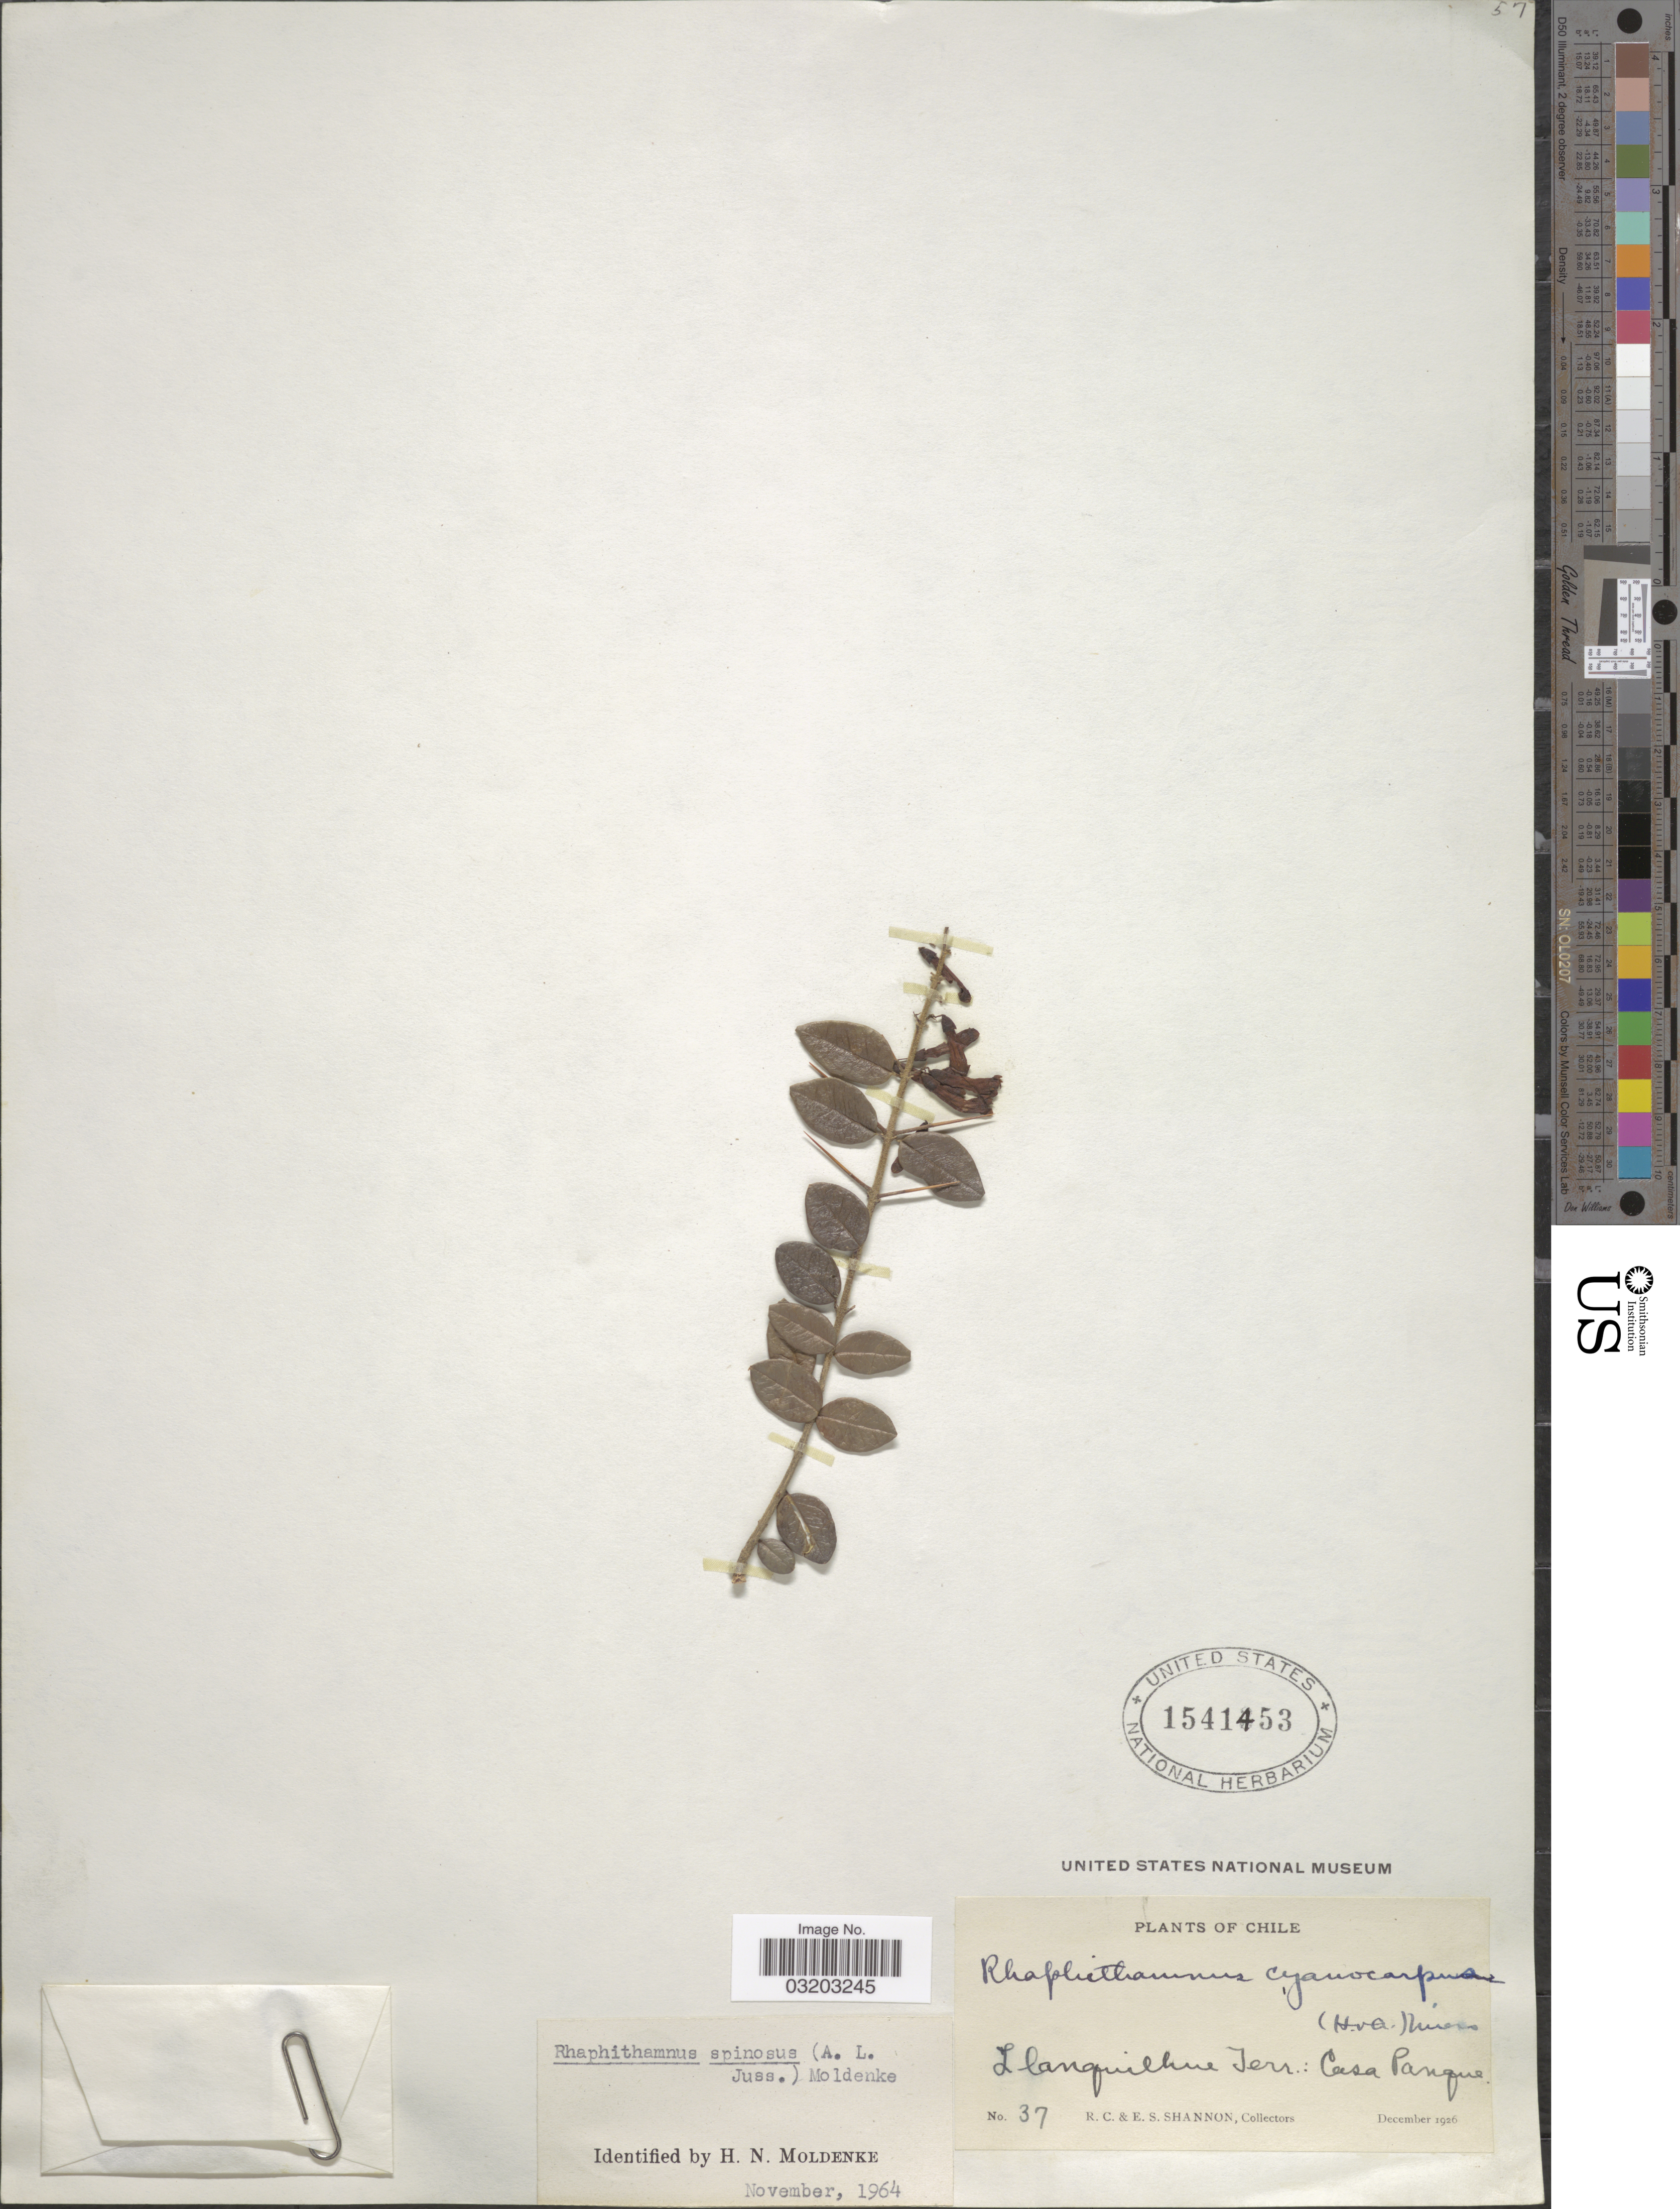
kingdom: Plantae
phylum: Tracheophyta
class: Magnoliopsida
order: Lamiales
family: Verbenaceae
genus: Rhaphithamnus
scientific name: Rhaphithamnus spinosus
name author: (Juss.) Moldenke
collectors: R. Shannon & E. Shannon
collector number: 37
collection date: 1926-12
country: Chile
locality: Llanquilhue Terr.: Casa Parque.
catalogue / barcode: US 1541453